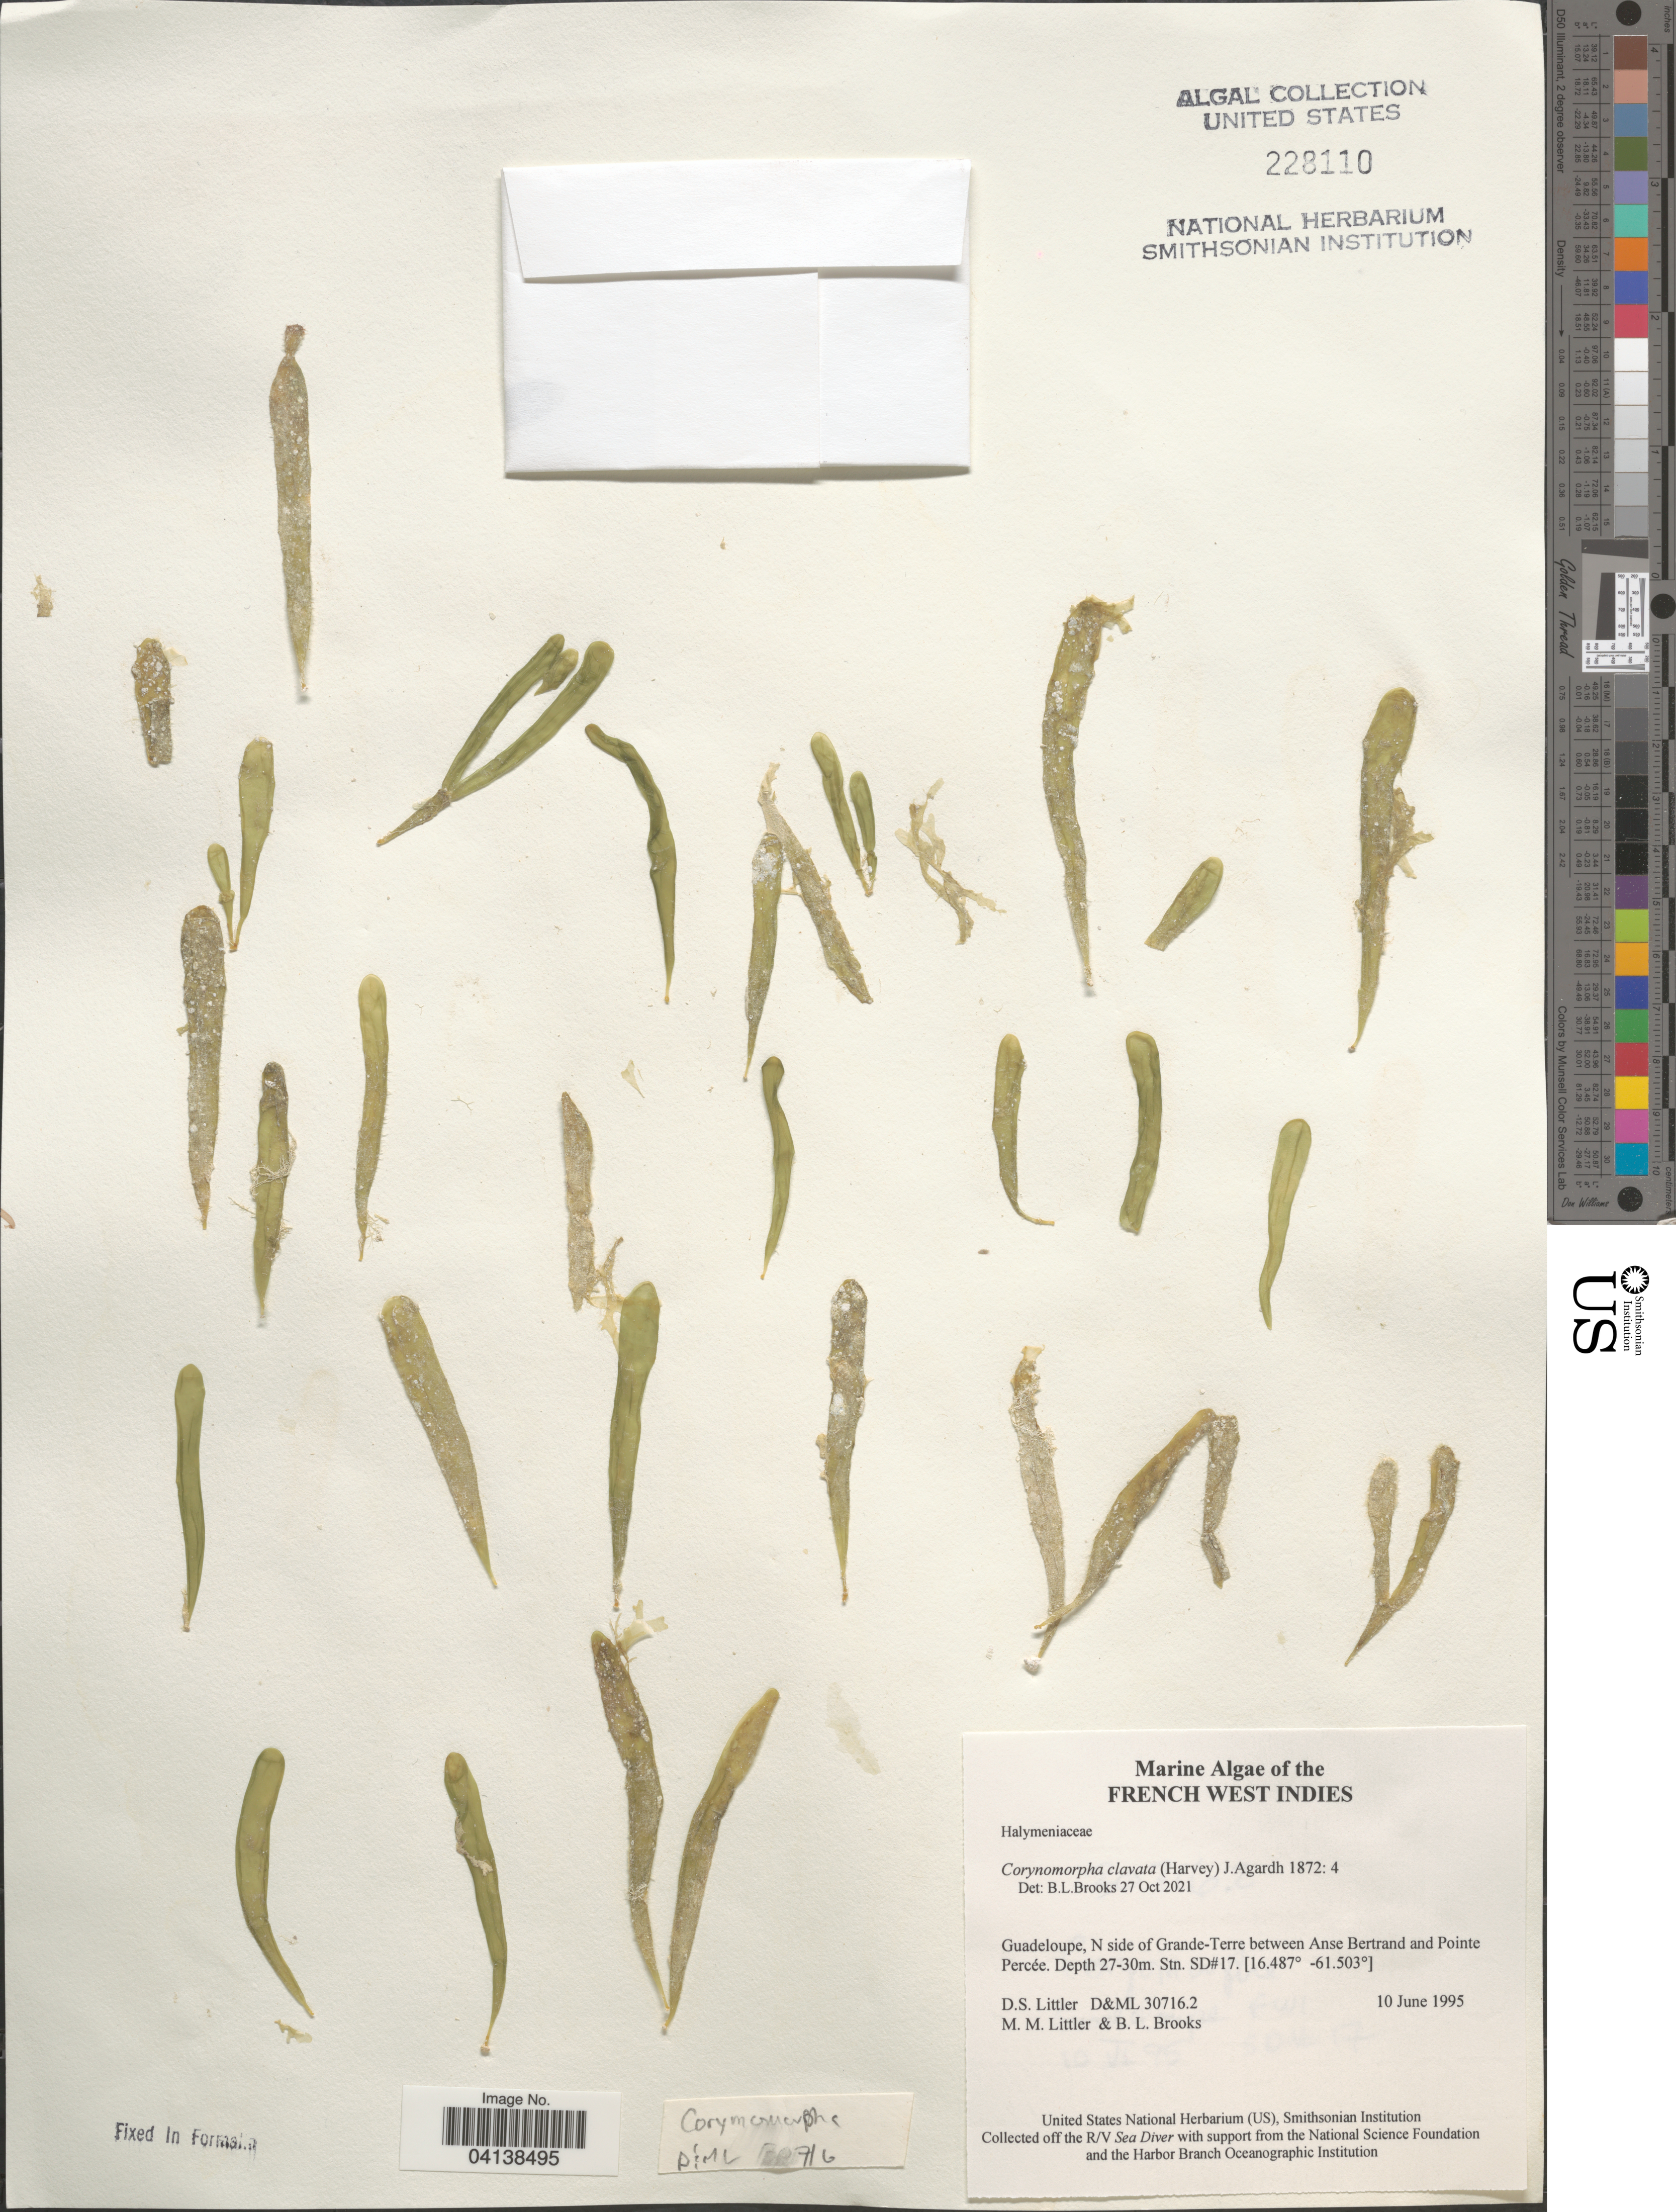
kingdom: Plantae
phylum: Rhodophyta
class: Florideophyceae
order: Halymeniales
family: Halymeniaceae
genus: Corynomorpha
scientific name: Corynomorpha clavata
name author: (Harv.) J. Agardh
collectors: D. S. Littler & B. Brooks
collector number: D&ML 30716.2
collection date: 1995-06-10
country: Guadeloupe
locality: French West Indies. N side of Grande-Terre between Anse Bertrand and Pointe Percée. Stn. SD#17.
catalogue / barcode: US 228110